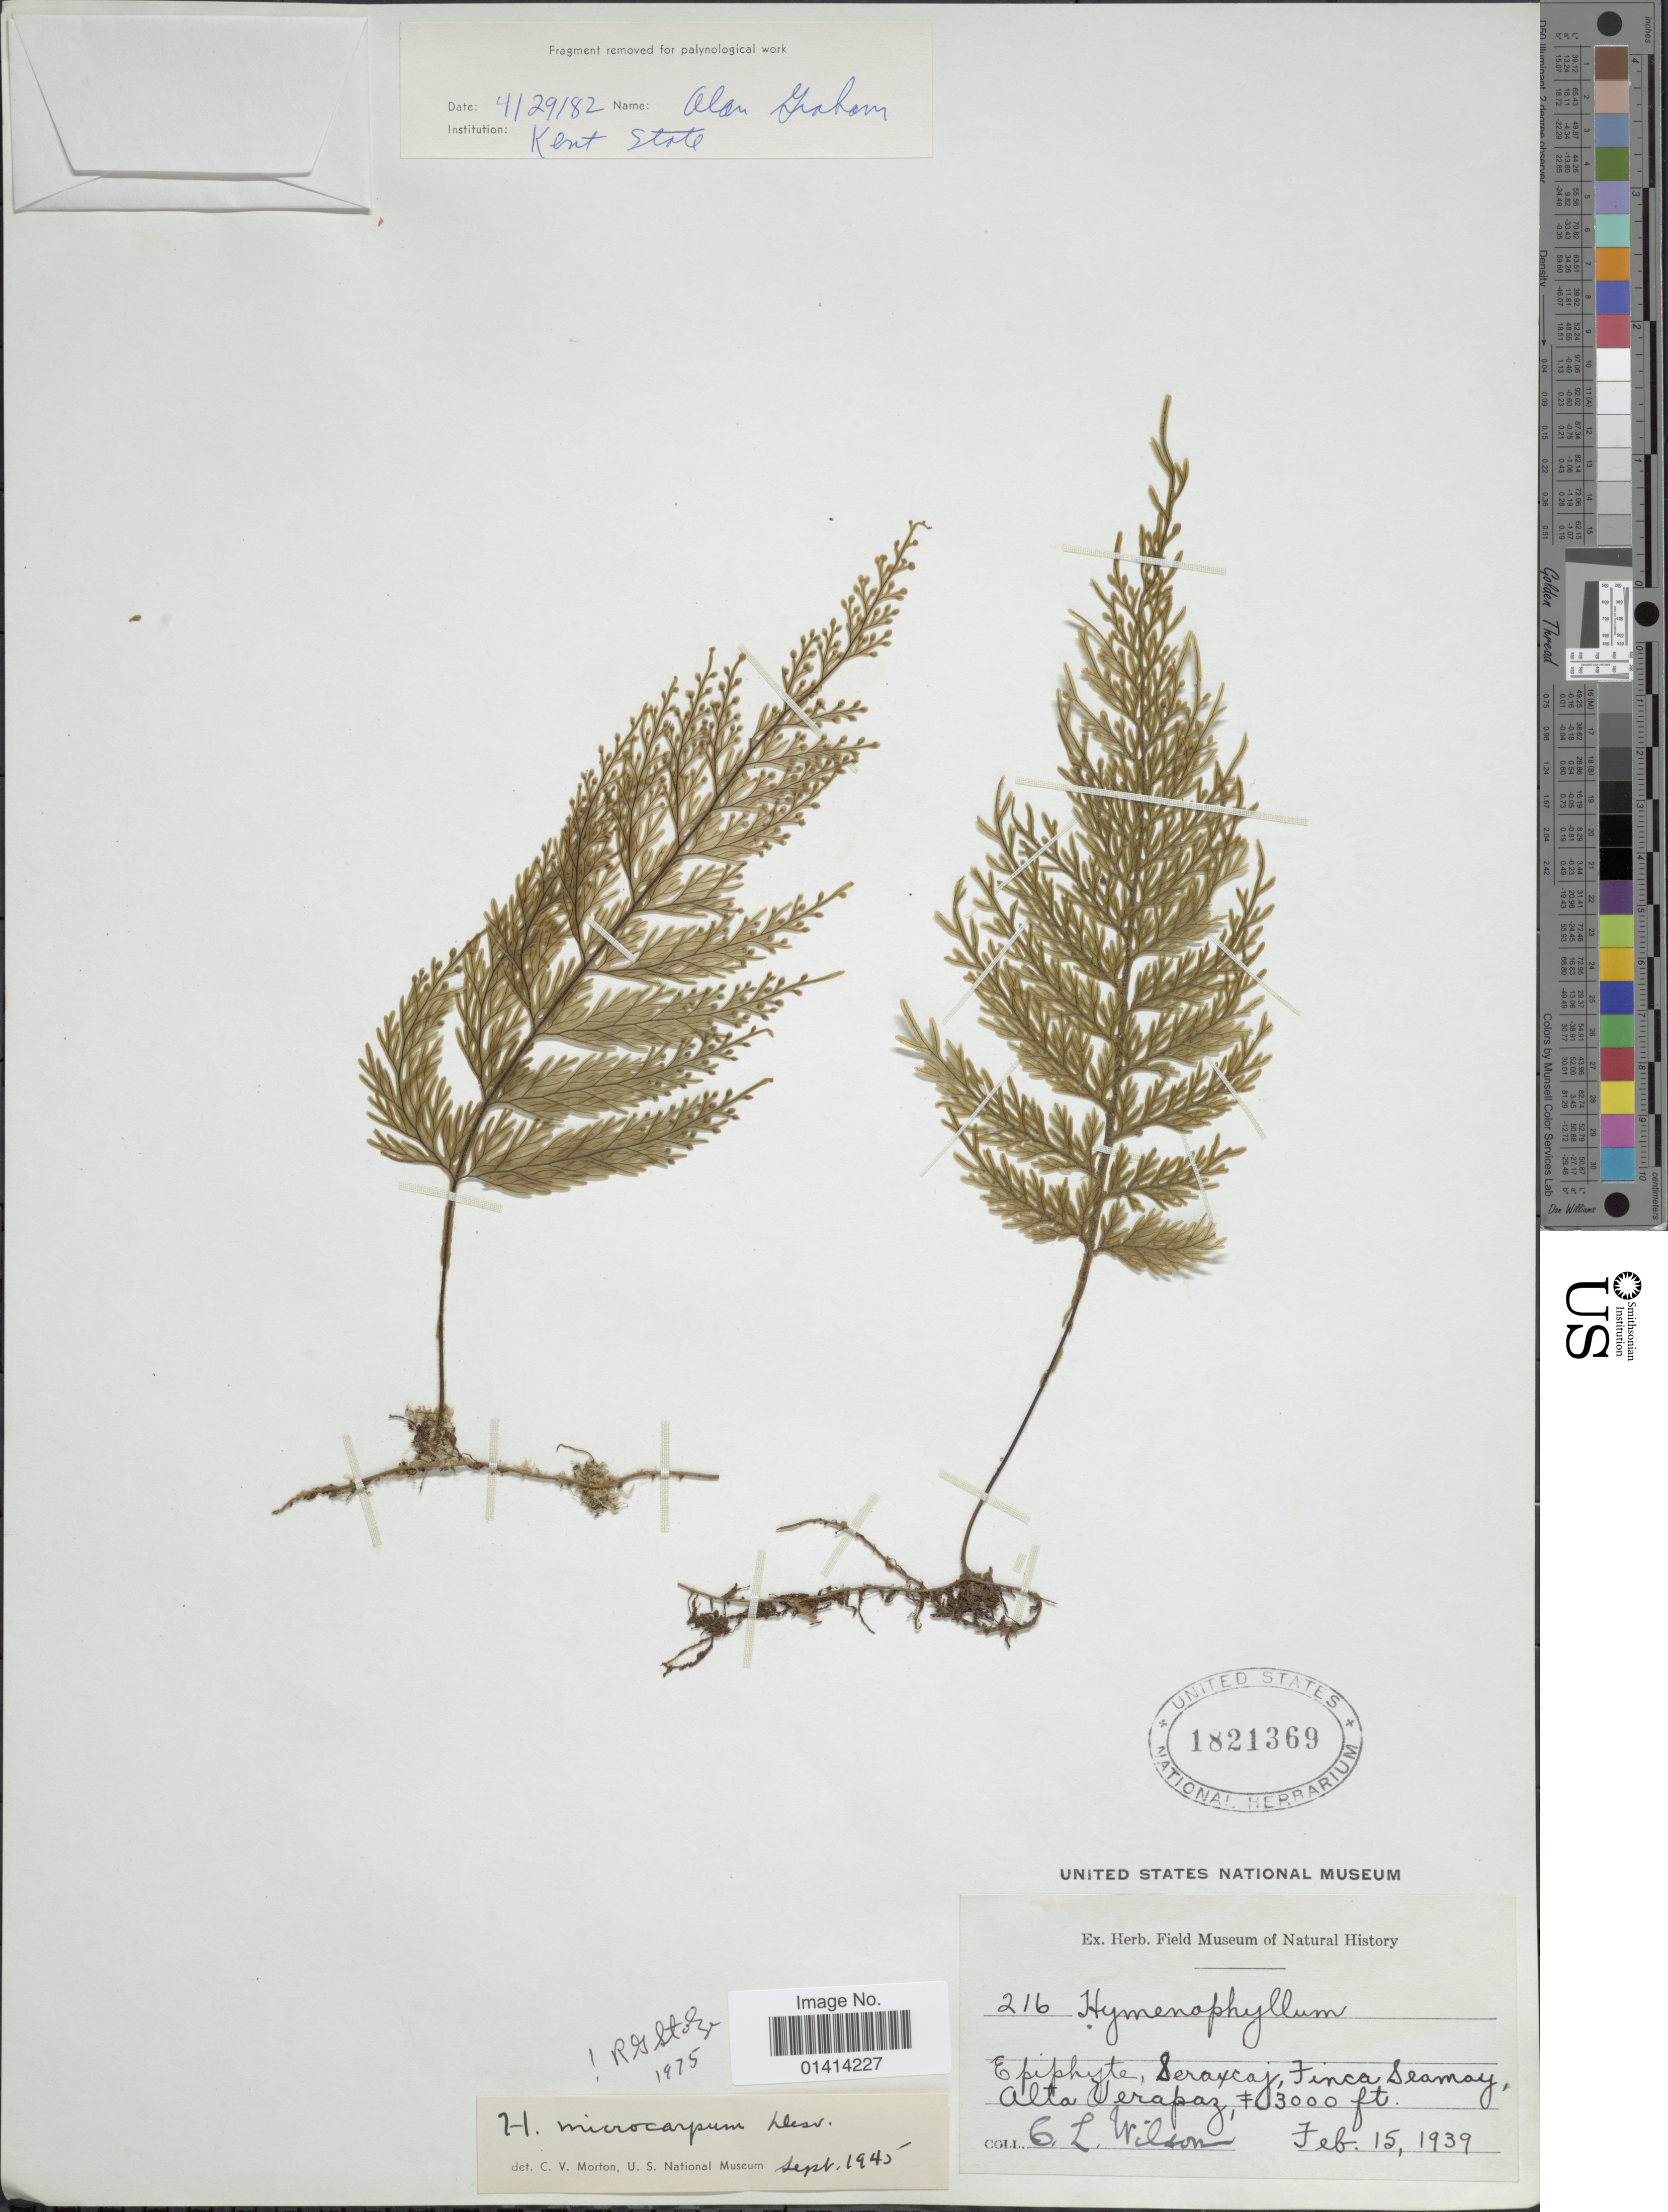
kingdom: Plantae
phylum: Tracheophyta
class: Polypodiopsida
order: Hymenophyllales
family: Hymenophyllaceae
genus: Hymenophyllum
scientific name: Hymenophyllum microcarpum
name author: (Desv.) Lellinger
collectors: C. L. Wilson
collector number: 216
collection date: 1939-02-15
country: Guatemala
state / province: Alta Verapaz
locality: Seraxcaj, Finca Seamay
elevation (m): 914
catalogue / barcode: US 1821369